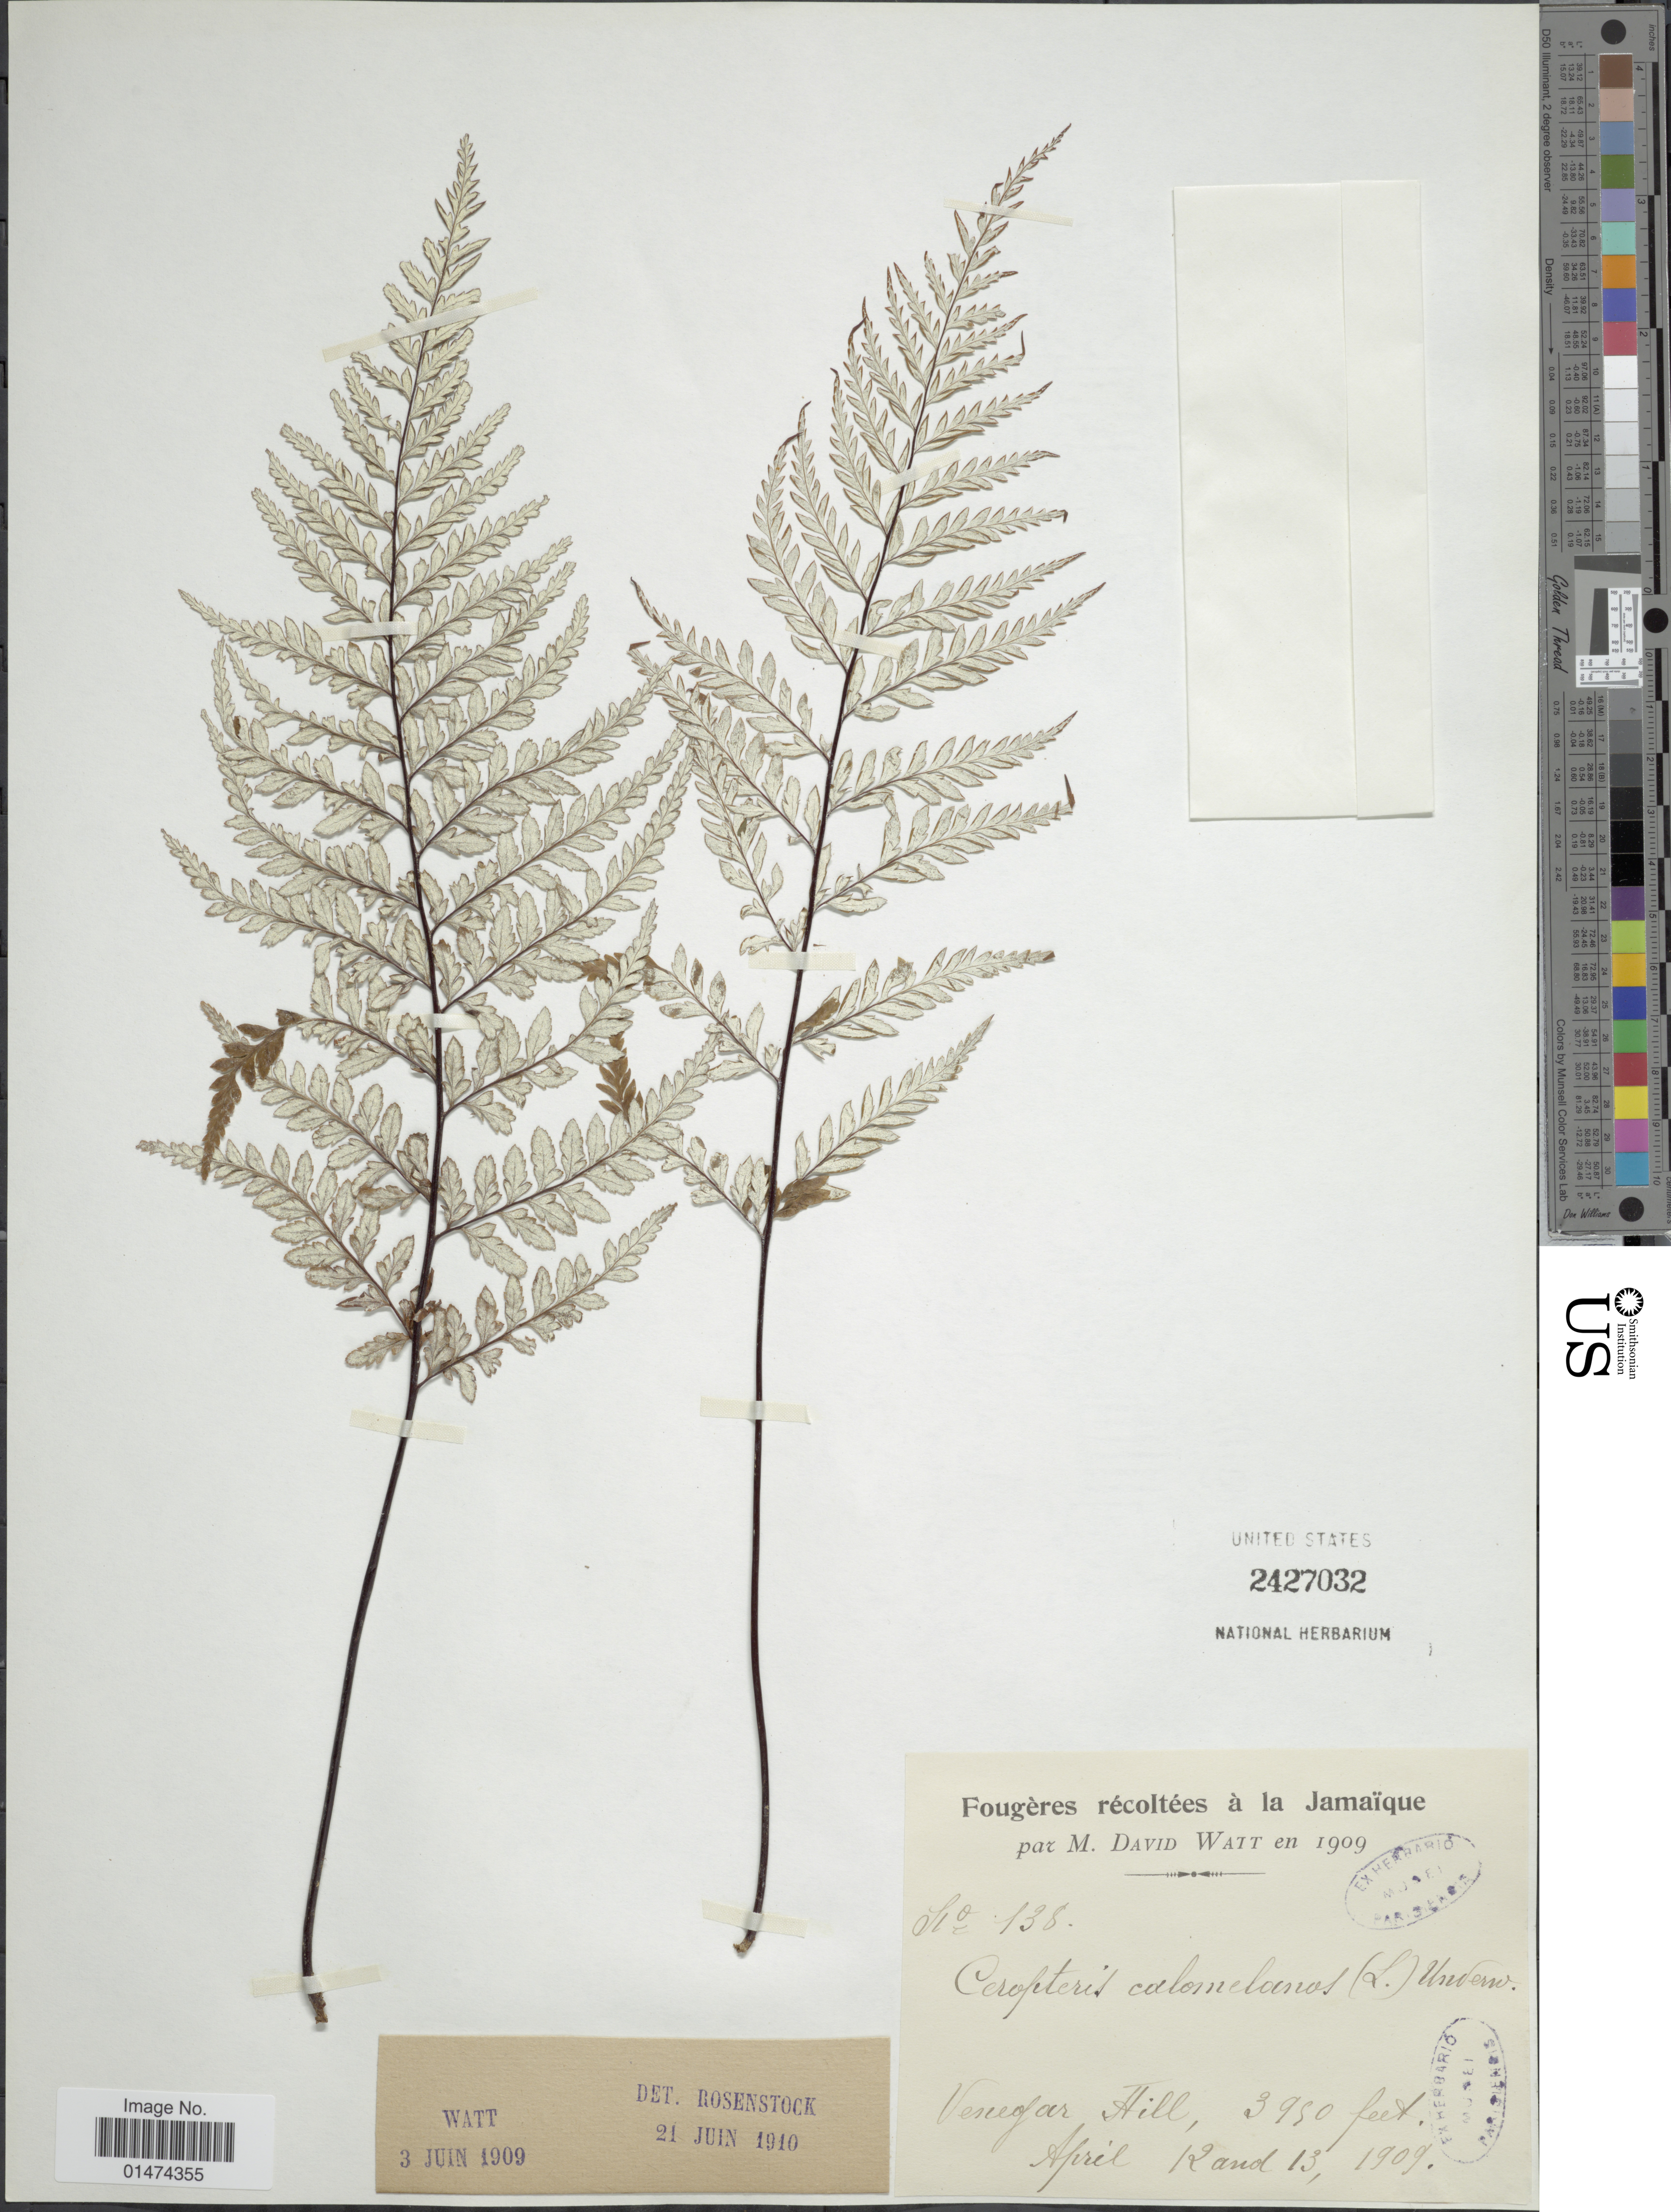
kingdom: Plantae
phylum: Tracheophyta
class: Polypodiopsida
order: Polypodiales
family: Pteridaceae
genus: Pityrogramma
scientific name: Pityrogramma calomelanos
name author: (L.) Link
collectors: D. A. P. Watt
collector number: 138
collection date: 1909-04-12/1909-04-13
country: Jamaica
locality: Venegar Hill [interpreted]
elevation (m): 1204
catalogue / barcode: US 2427032